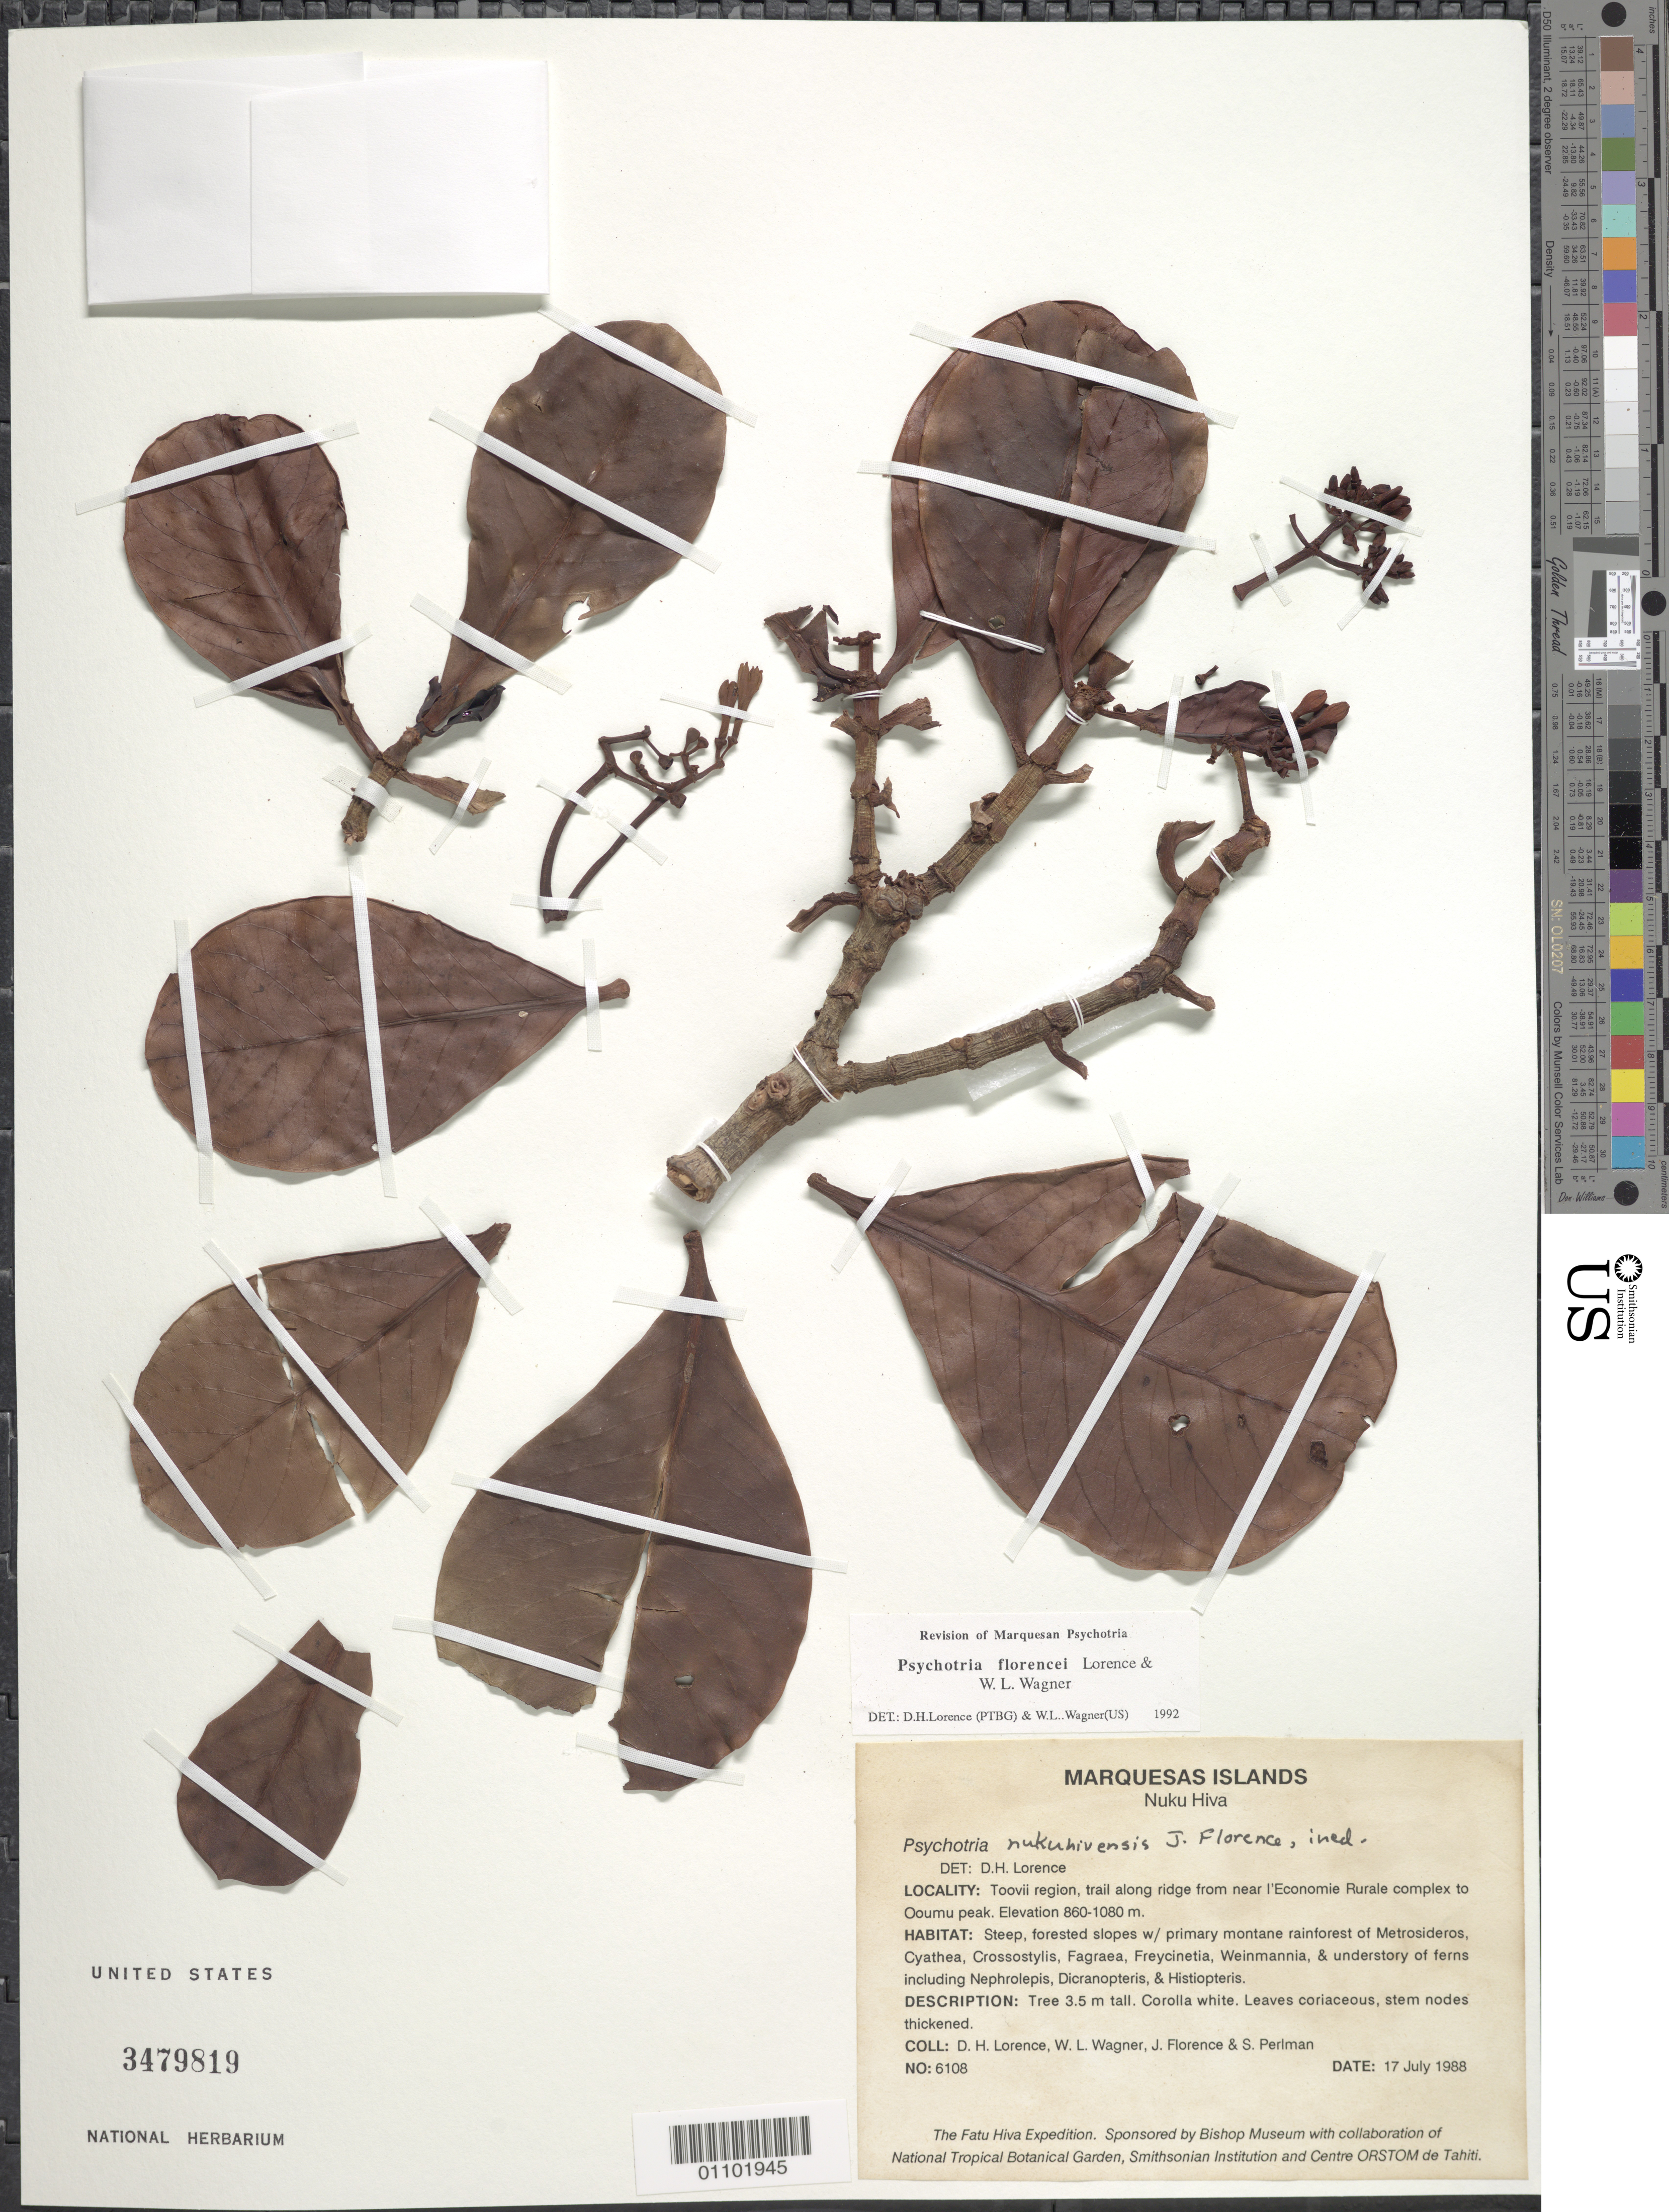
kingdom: Plantae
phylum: Tracheophyta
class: Magnoliopsida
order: Gentianales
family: Rubiaceae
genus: Psychotria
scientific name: Psychotria florencei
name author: Lorence & W.L. Wagner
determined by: Lorence, David H.; Wagner, W. H.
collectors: D. Lorence, W. L. Wagner, J. Florence & S. P. Perlman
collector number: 6108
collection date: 1988-07-17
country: French Polynesia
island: Nuku Hiva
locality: Toovii region, trail along ridge from near l'Economie Rurale complex to Ooumu peak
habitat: Steep, forested slopes w/ primary montane rainforest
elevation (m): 860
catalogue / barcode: US 3479819